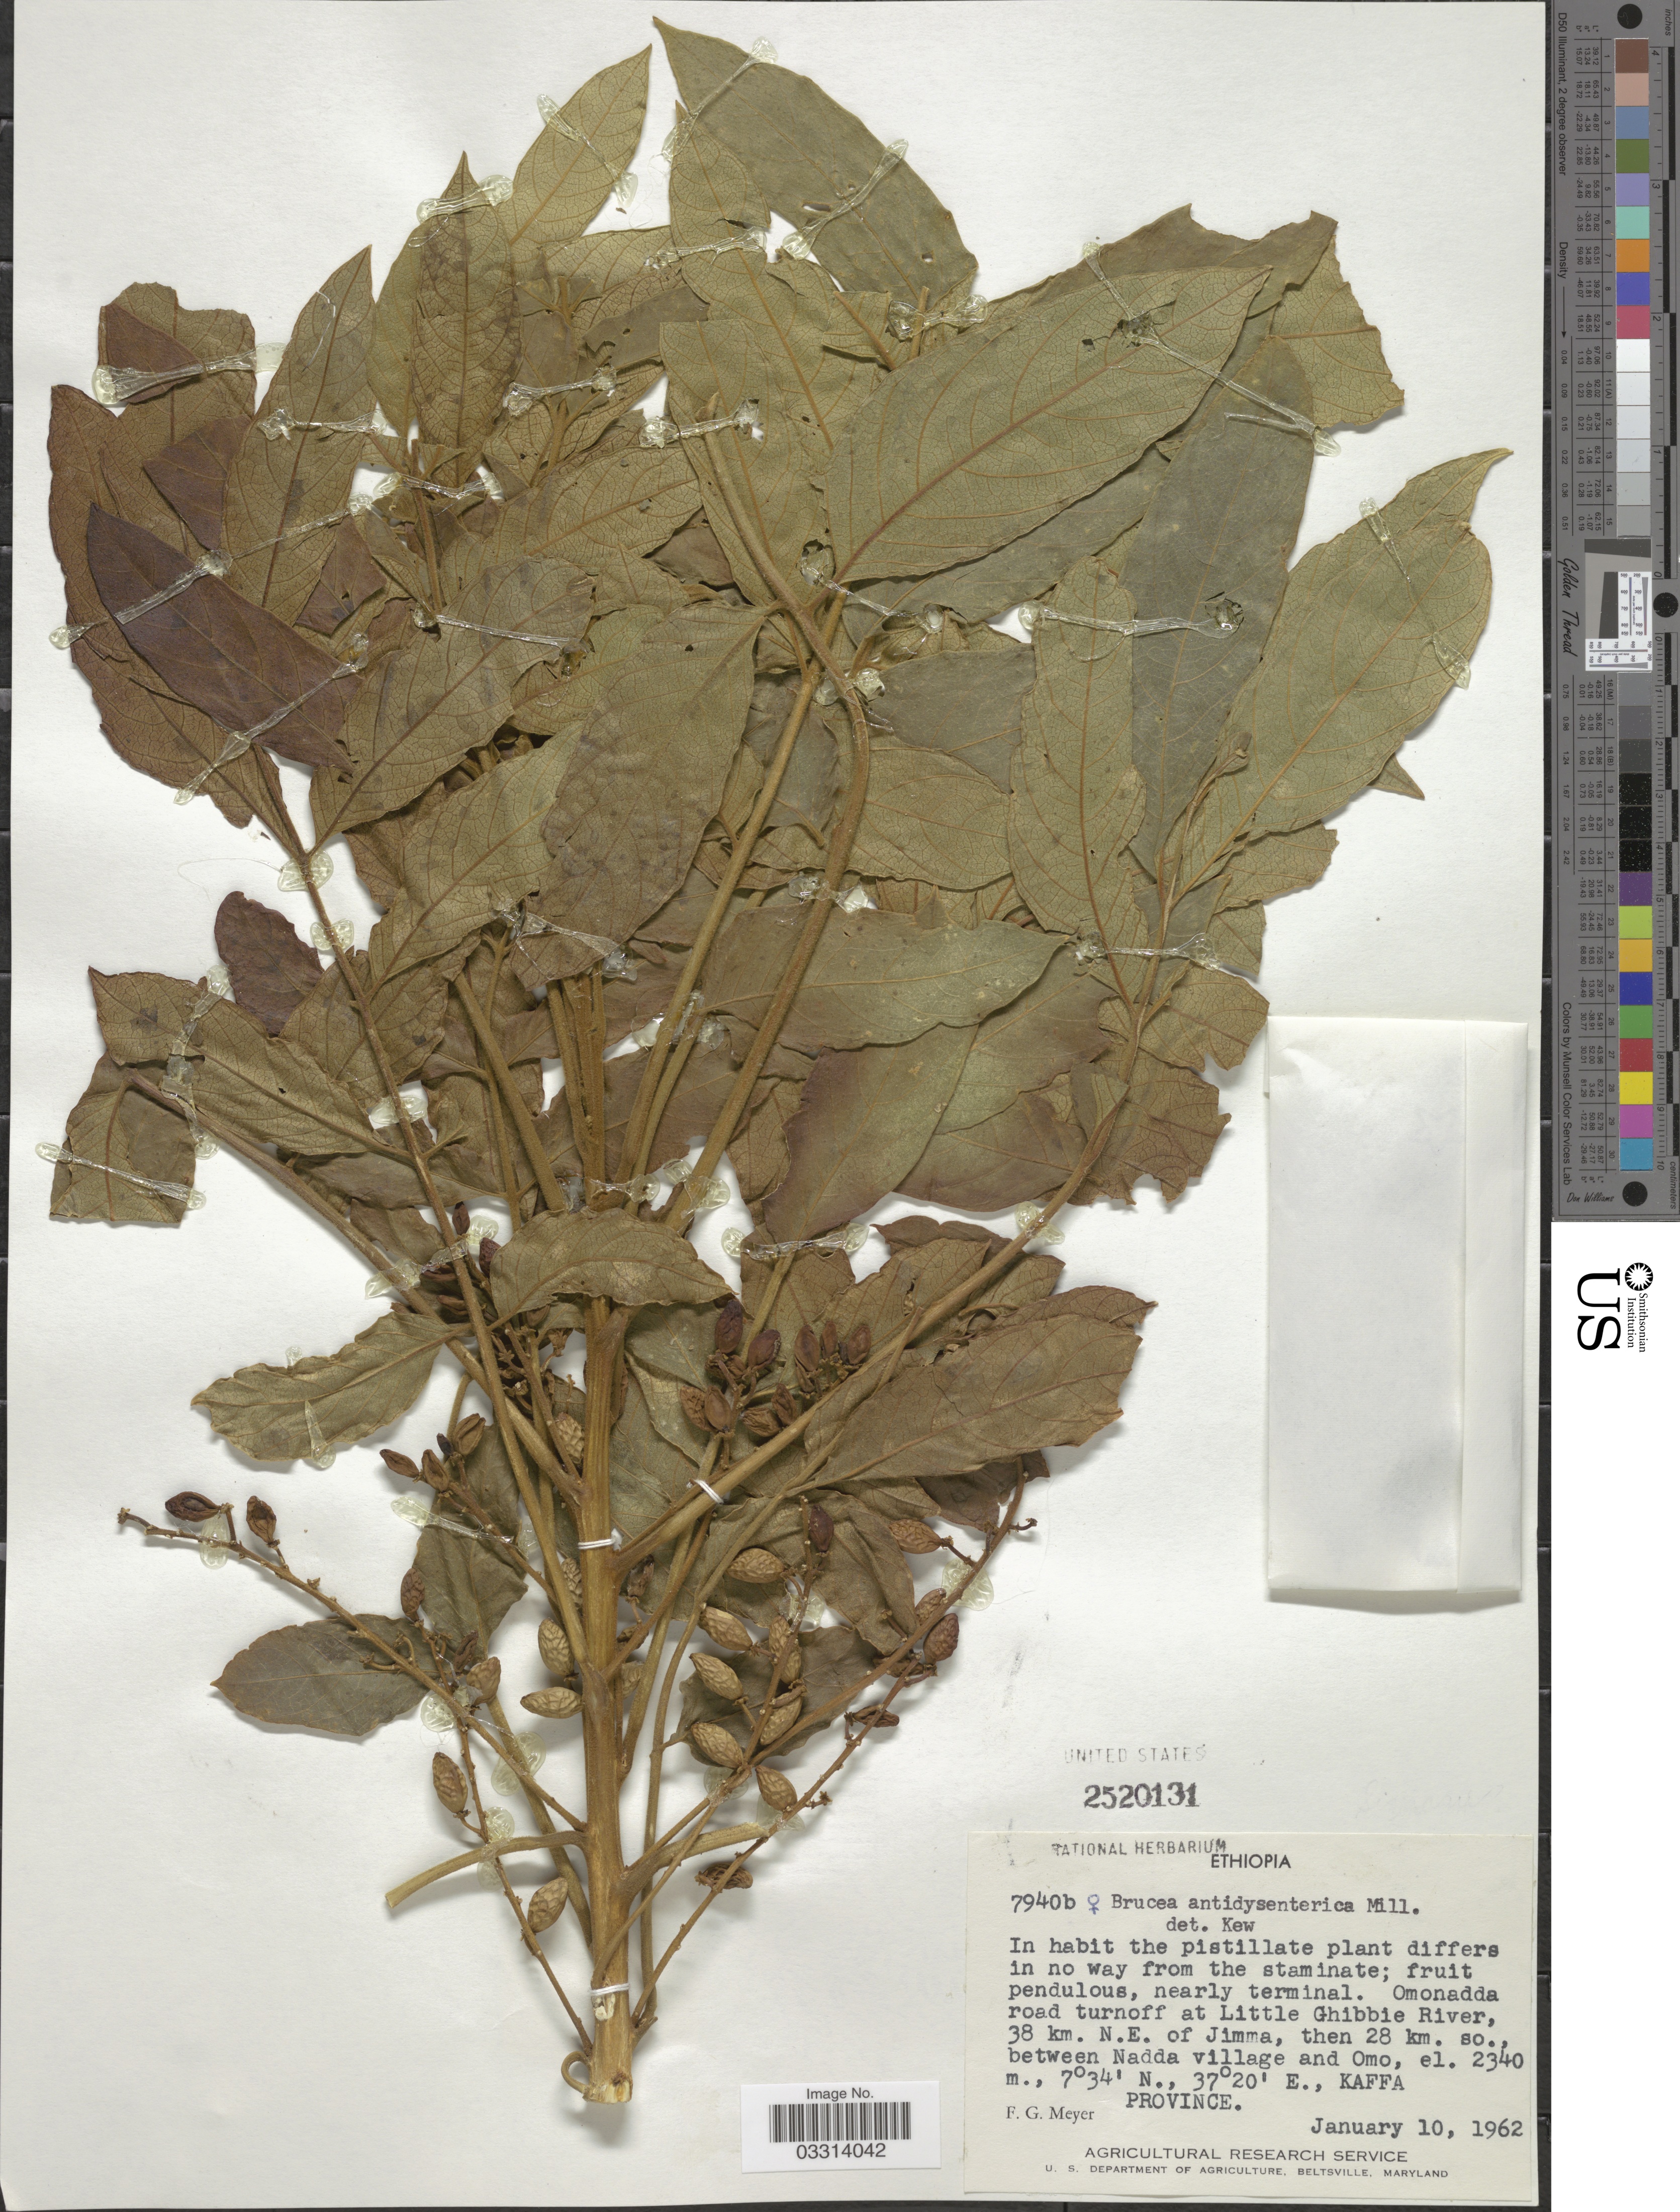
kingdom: Plantae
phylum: Tracheophyta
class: Magnoliopsida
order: Sapindales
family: Simaroubaceae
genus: Brucea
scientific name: Brucea antidysenterica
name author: J.F. Mill.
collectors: F. G. Meyer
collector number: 7940b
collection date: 1962-01-10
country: Ethiopia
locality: Omonadda road turnoff at Little Ghibbie River, 38 km. N.E. of Jimma, then 28 km. so., between Nadda village and Omo. Kaffa Province.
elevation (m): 2340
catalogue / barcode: US 2520131